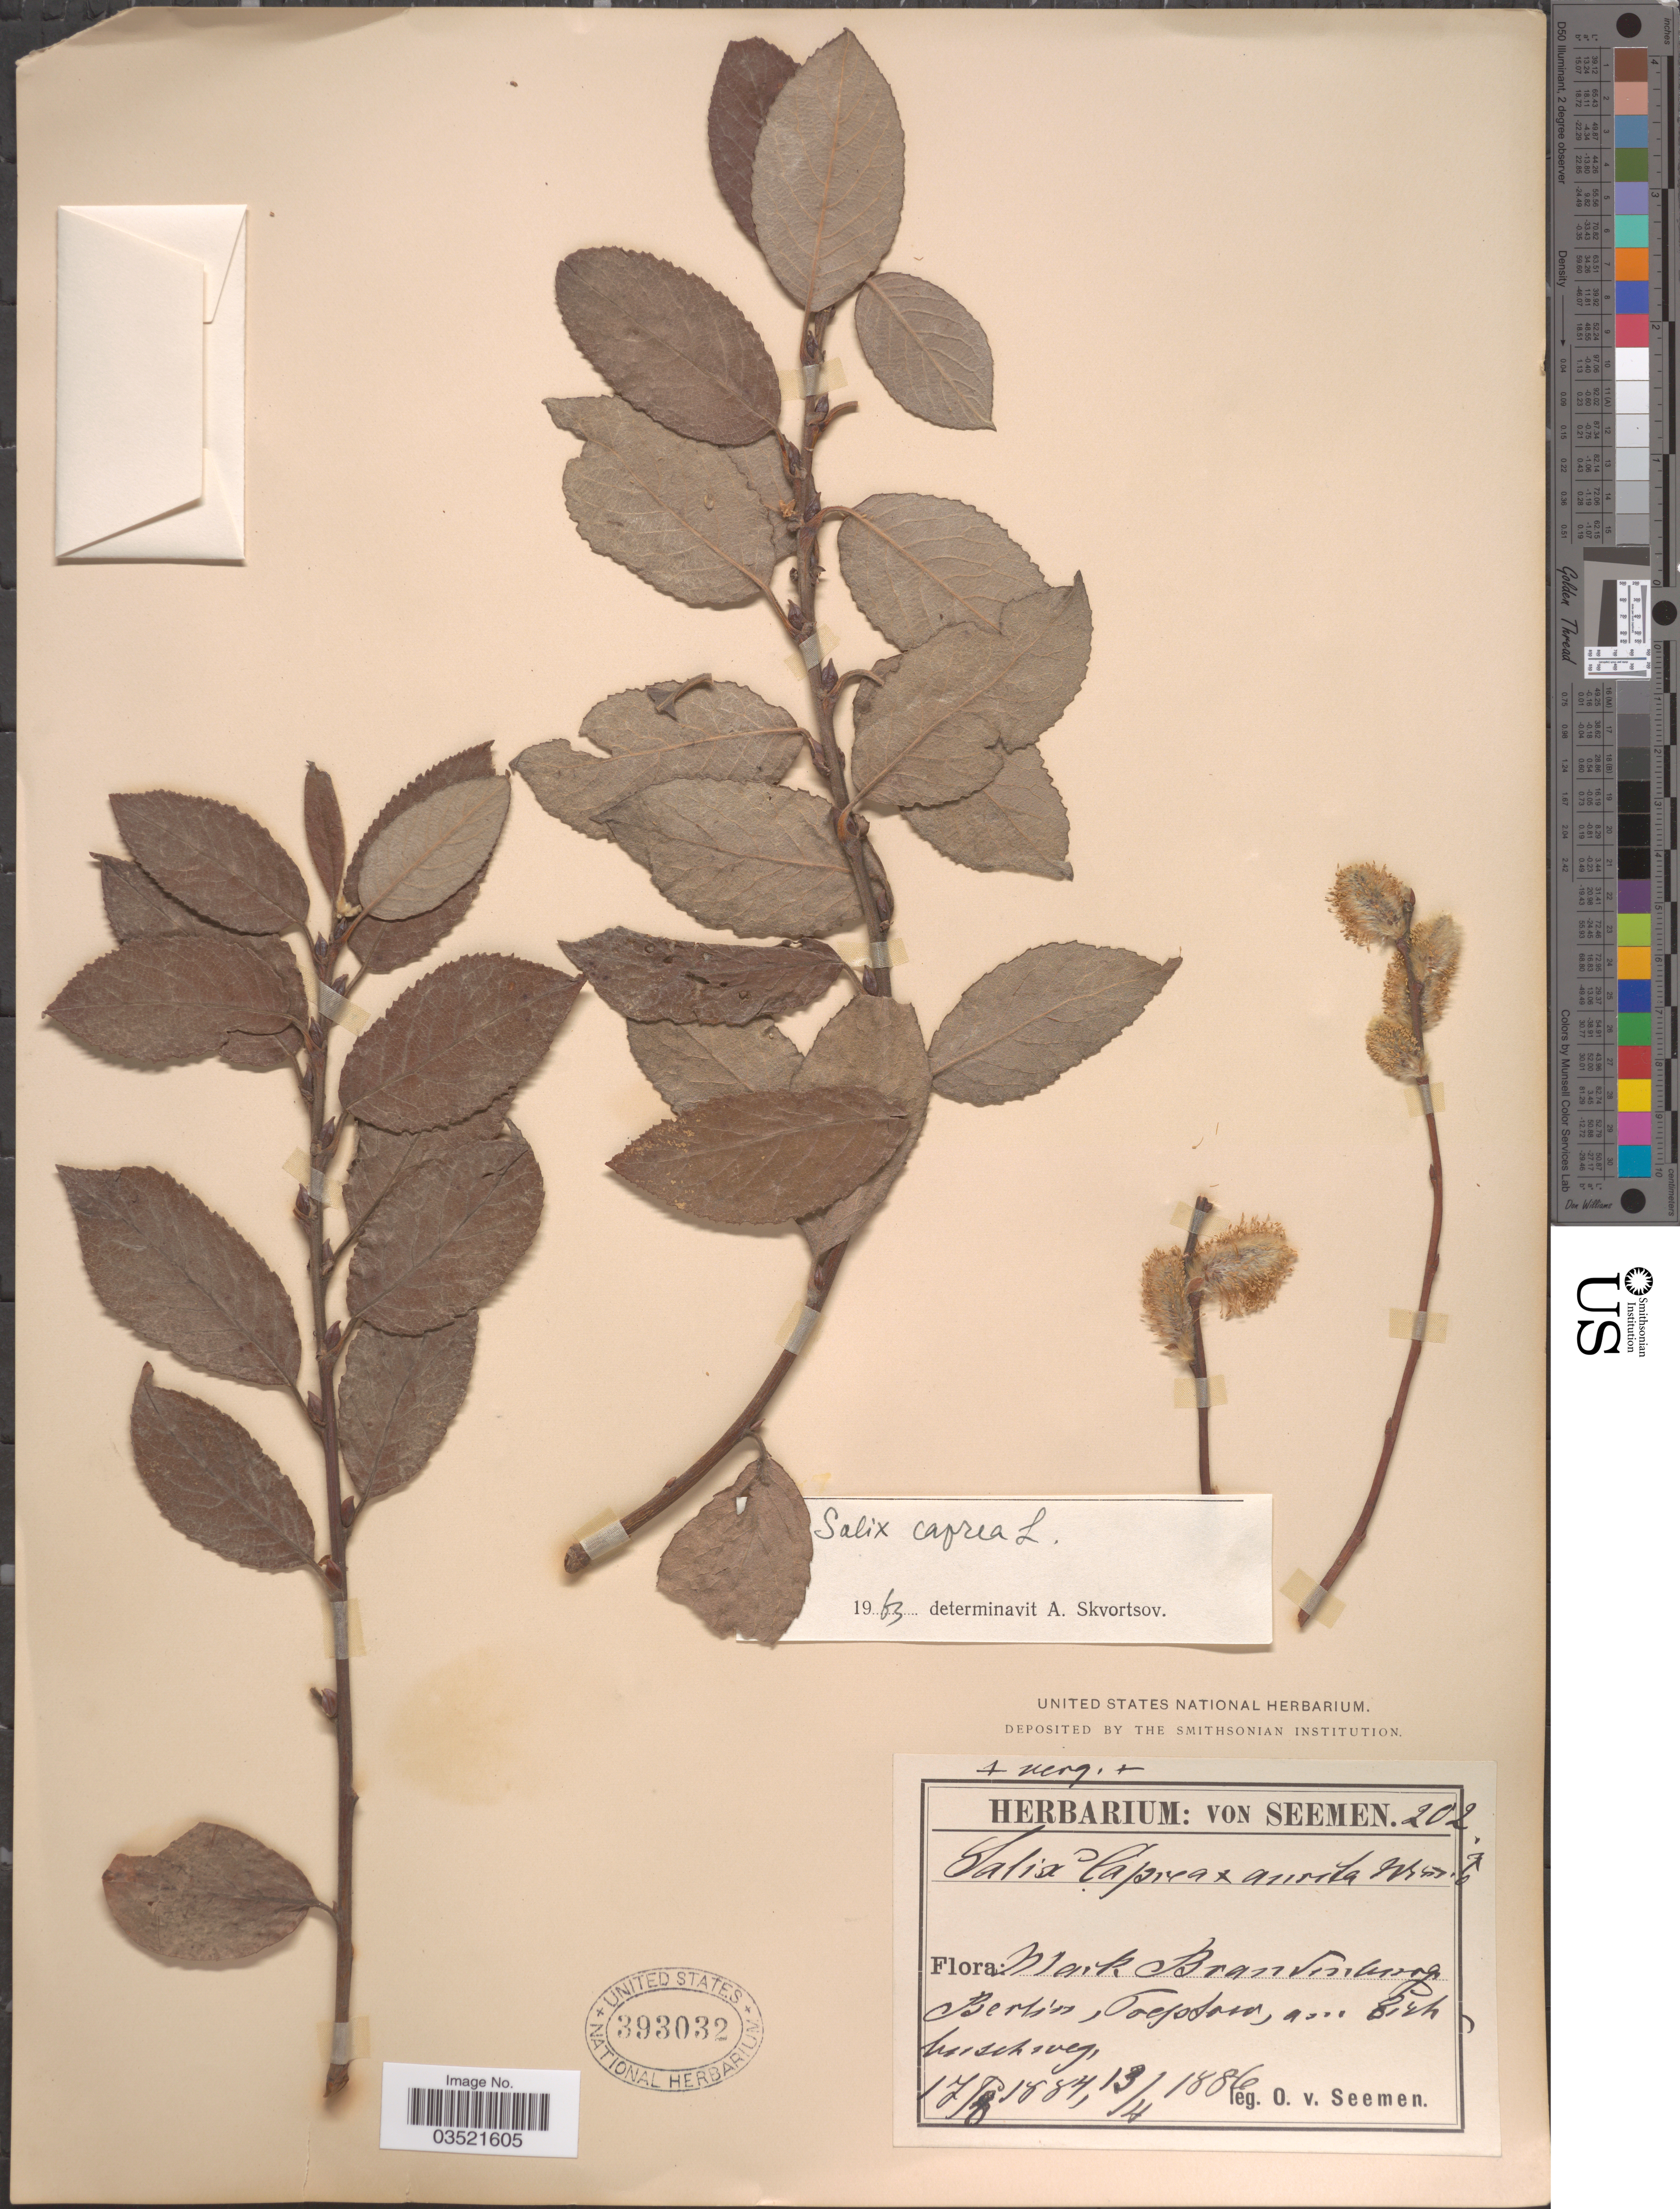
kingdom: Plantae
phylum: Tracheophyta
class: Magnoliopsida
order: Malpighiales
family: Salicaceae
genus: Salix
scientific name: Salix caprea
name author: L.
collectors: K. O. von Seemen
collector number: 202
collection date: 1884-08-17/1886-04-13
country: Germany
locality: Mark Brandenburg, Berlin, Treptow, am Eichbucshweg.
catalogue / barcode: US 393032